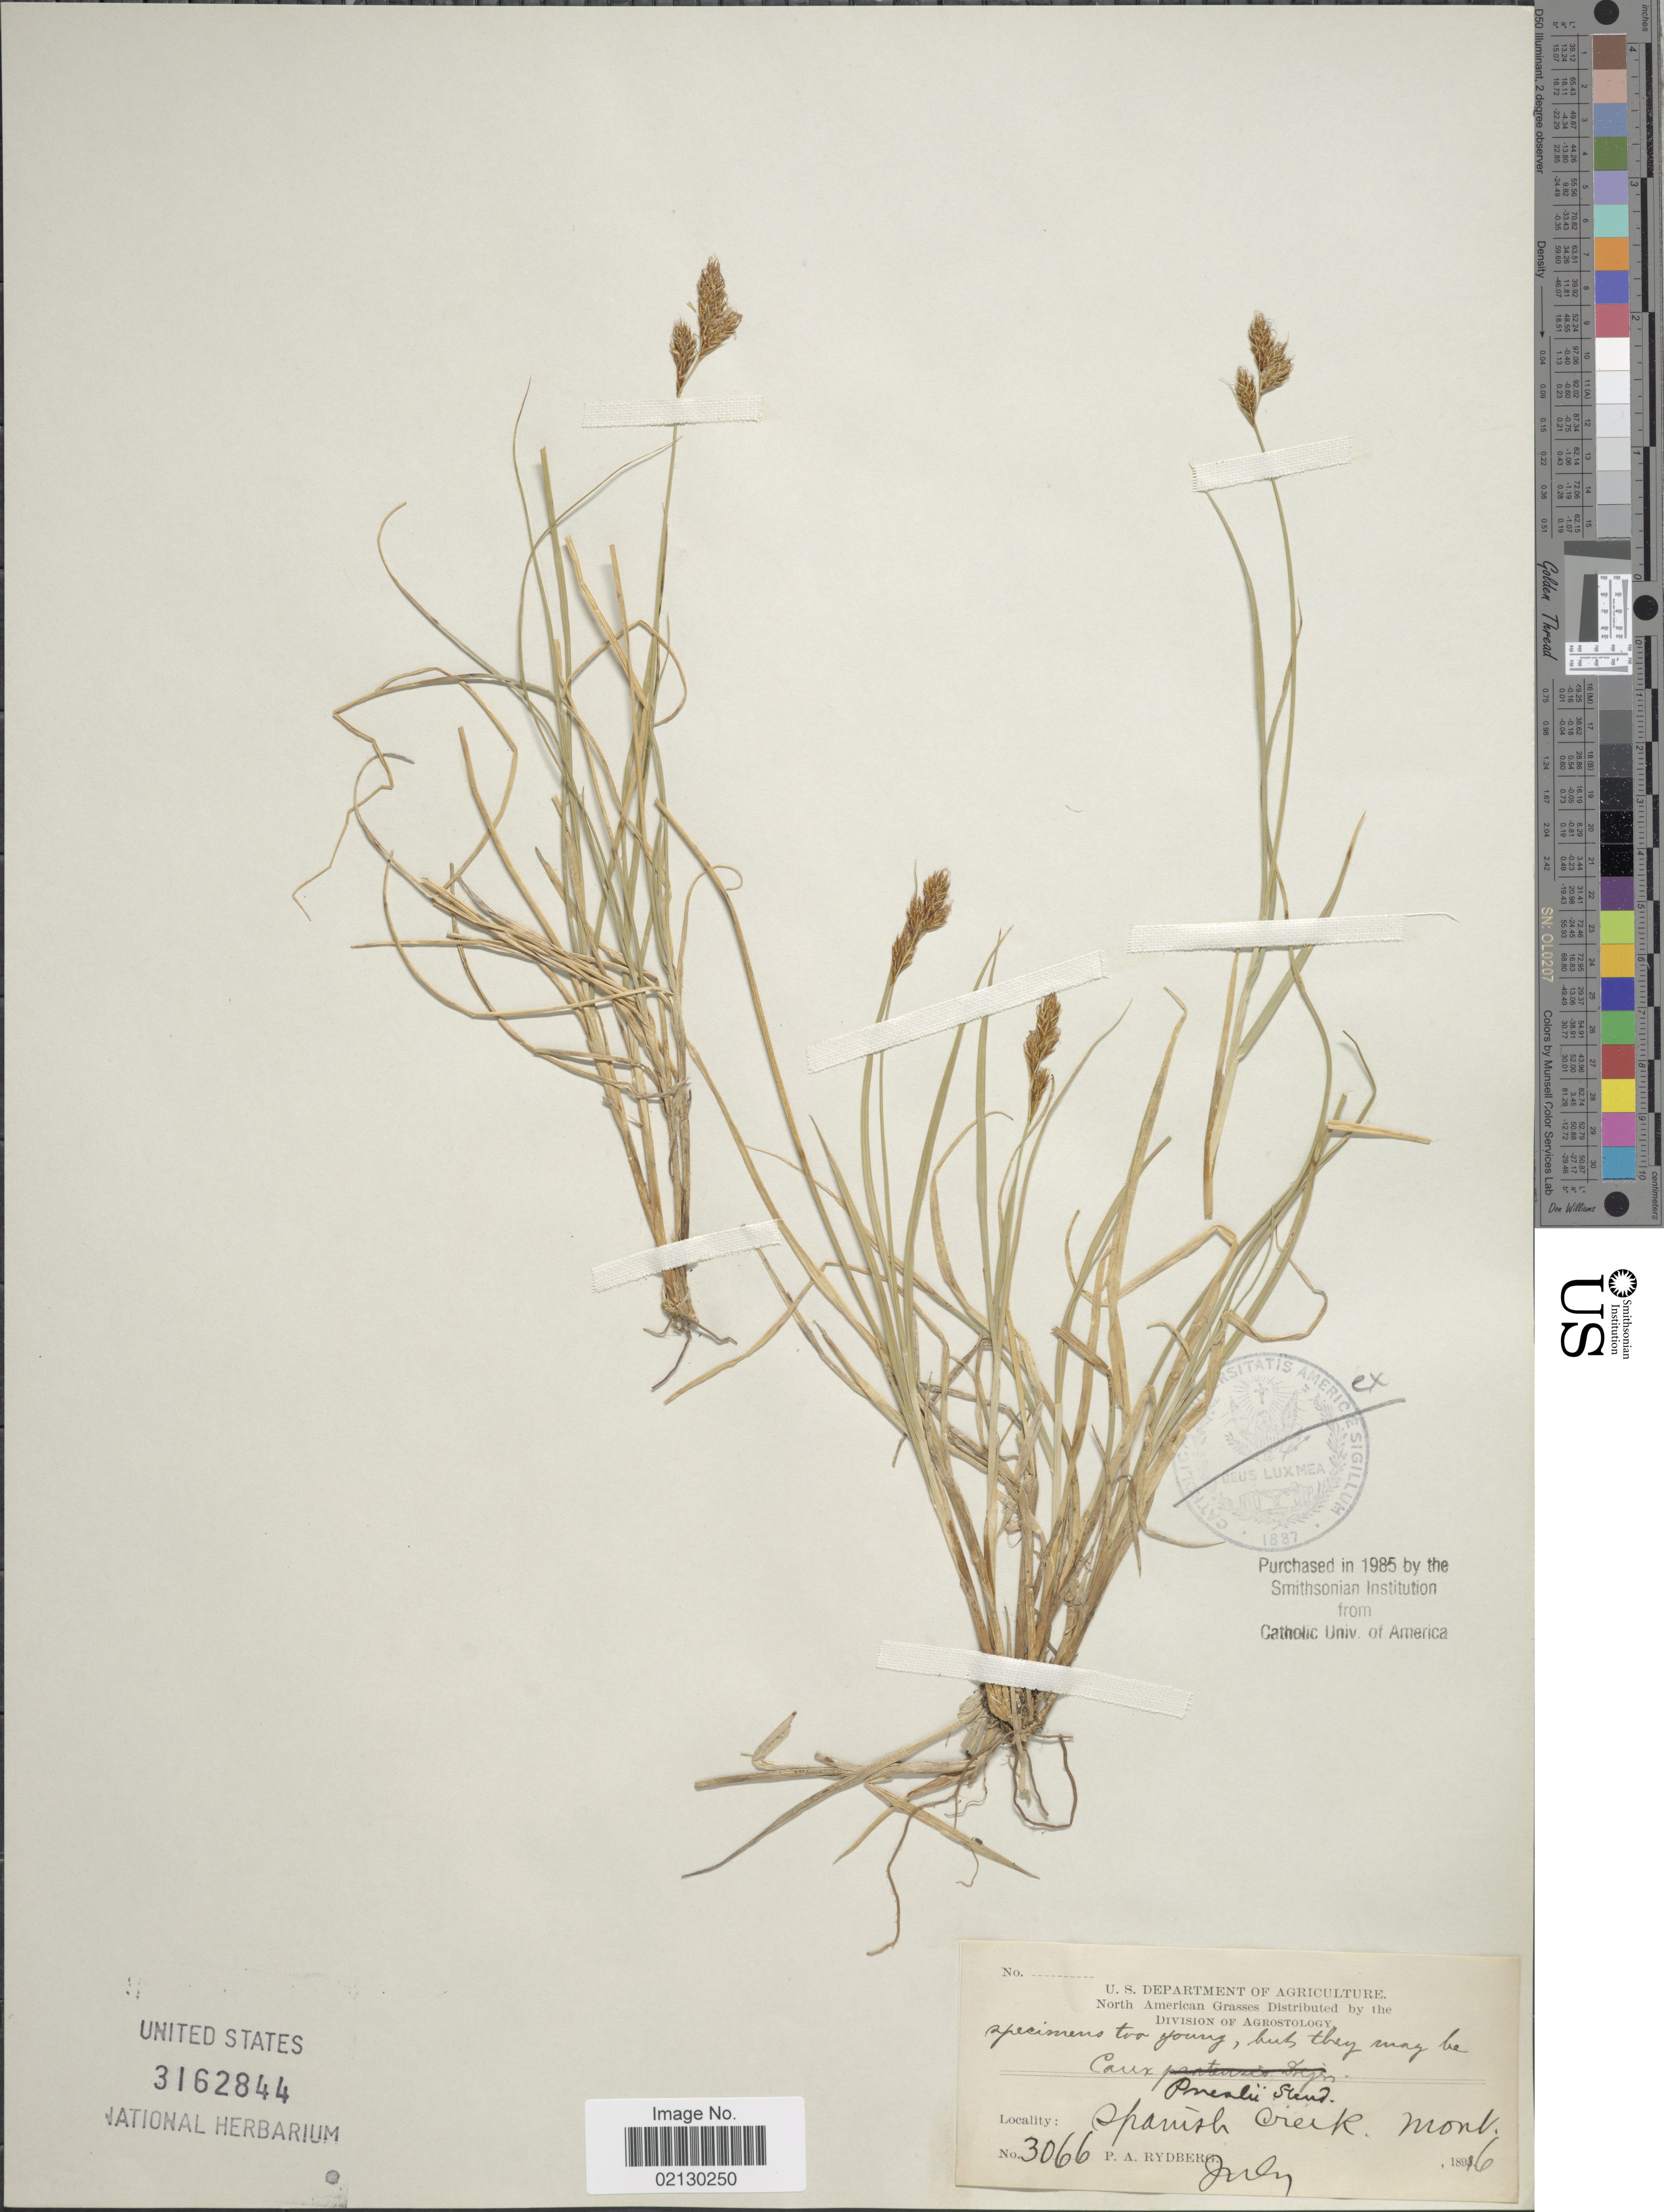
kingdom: Plantae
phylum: Tracheophyta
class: Liliopsida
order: Poales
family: Cyperaceae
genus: Carex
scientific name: Carex preslii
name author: Steud.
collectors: P. A. Rydberg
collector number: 3066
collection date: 1896-07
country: United States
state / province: Montana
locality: Spanish Creek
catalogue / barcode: US 362844